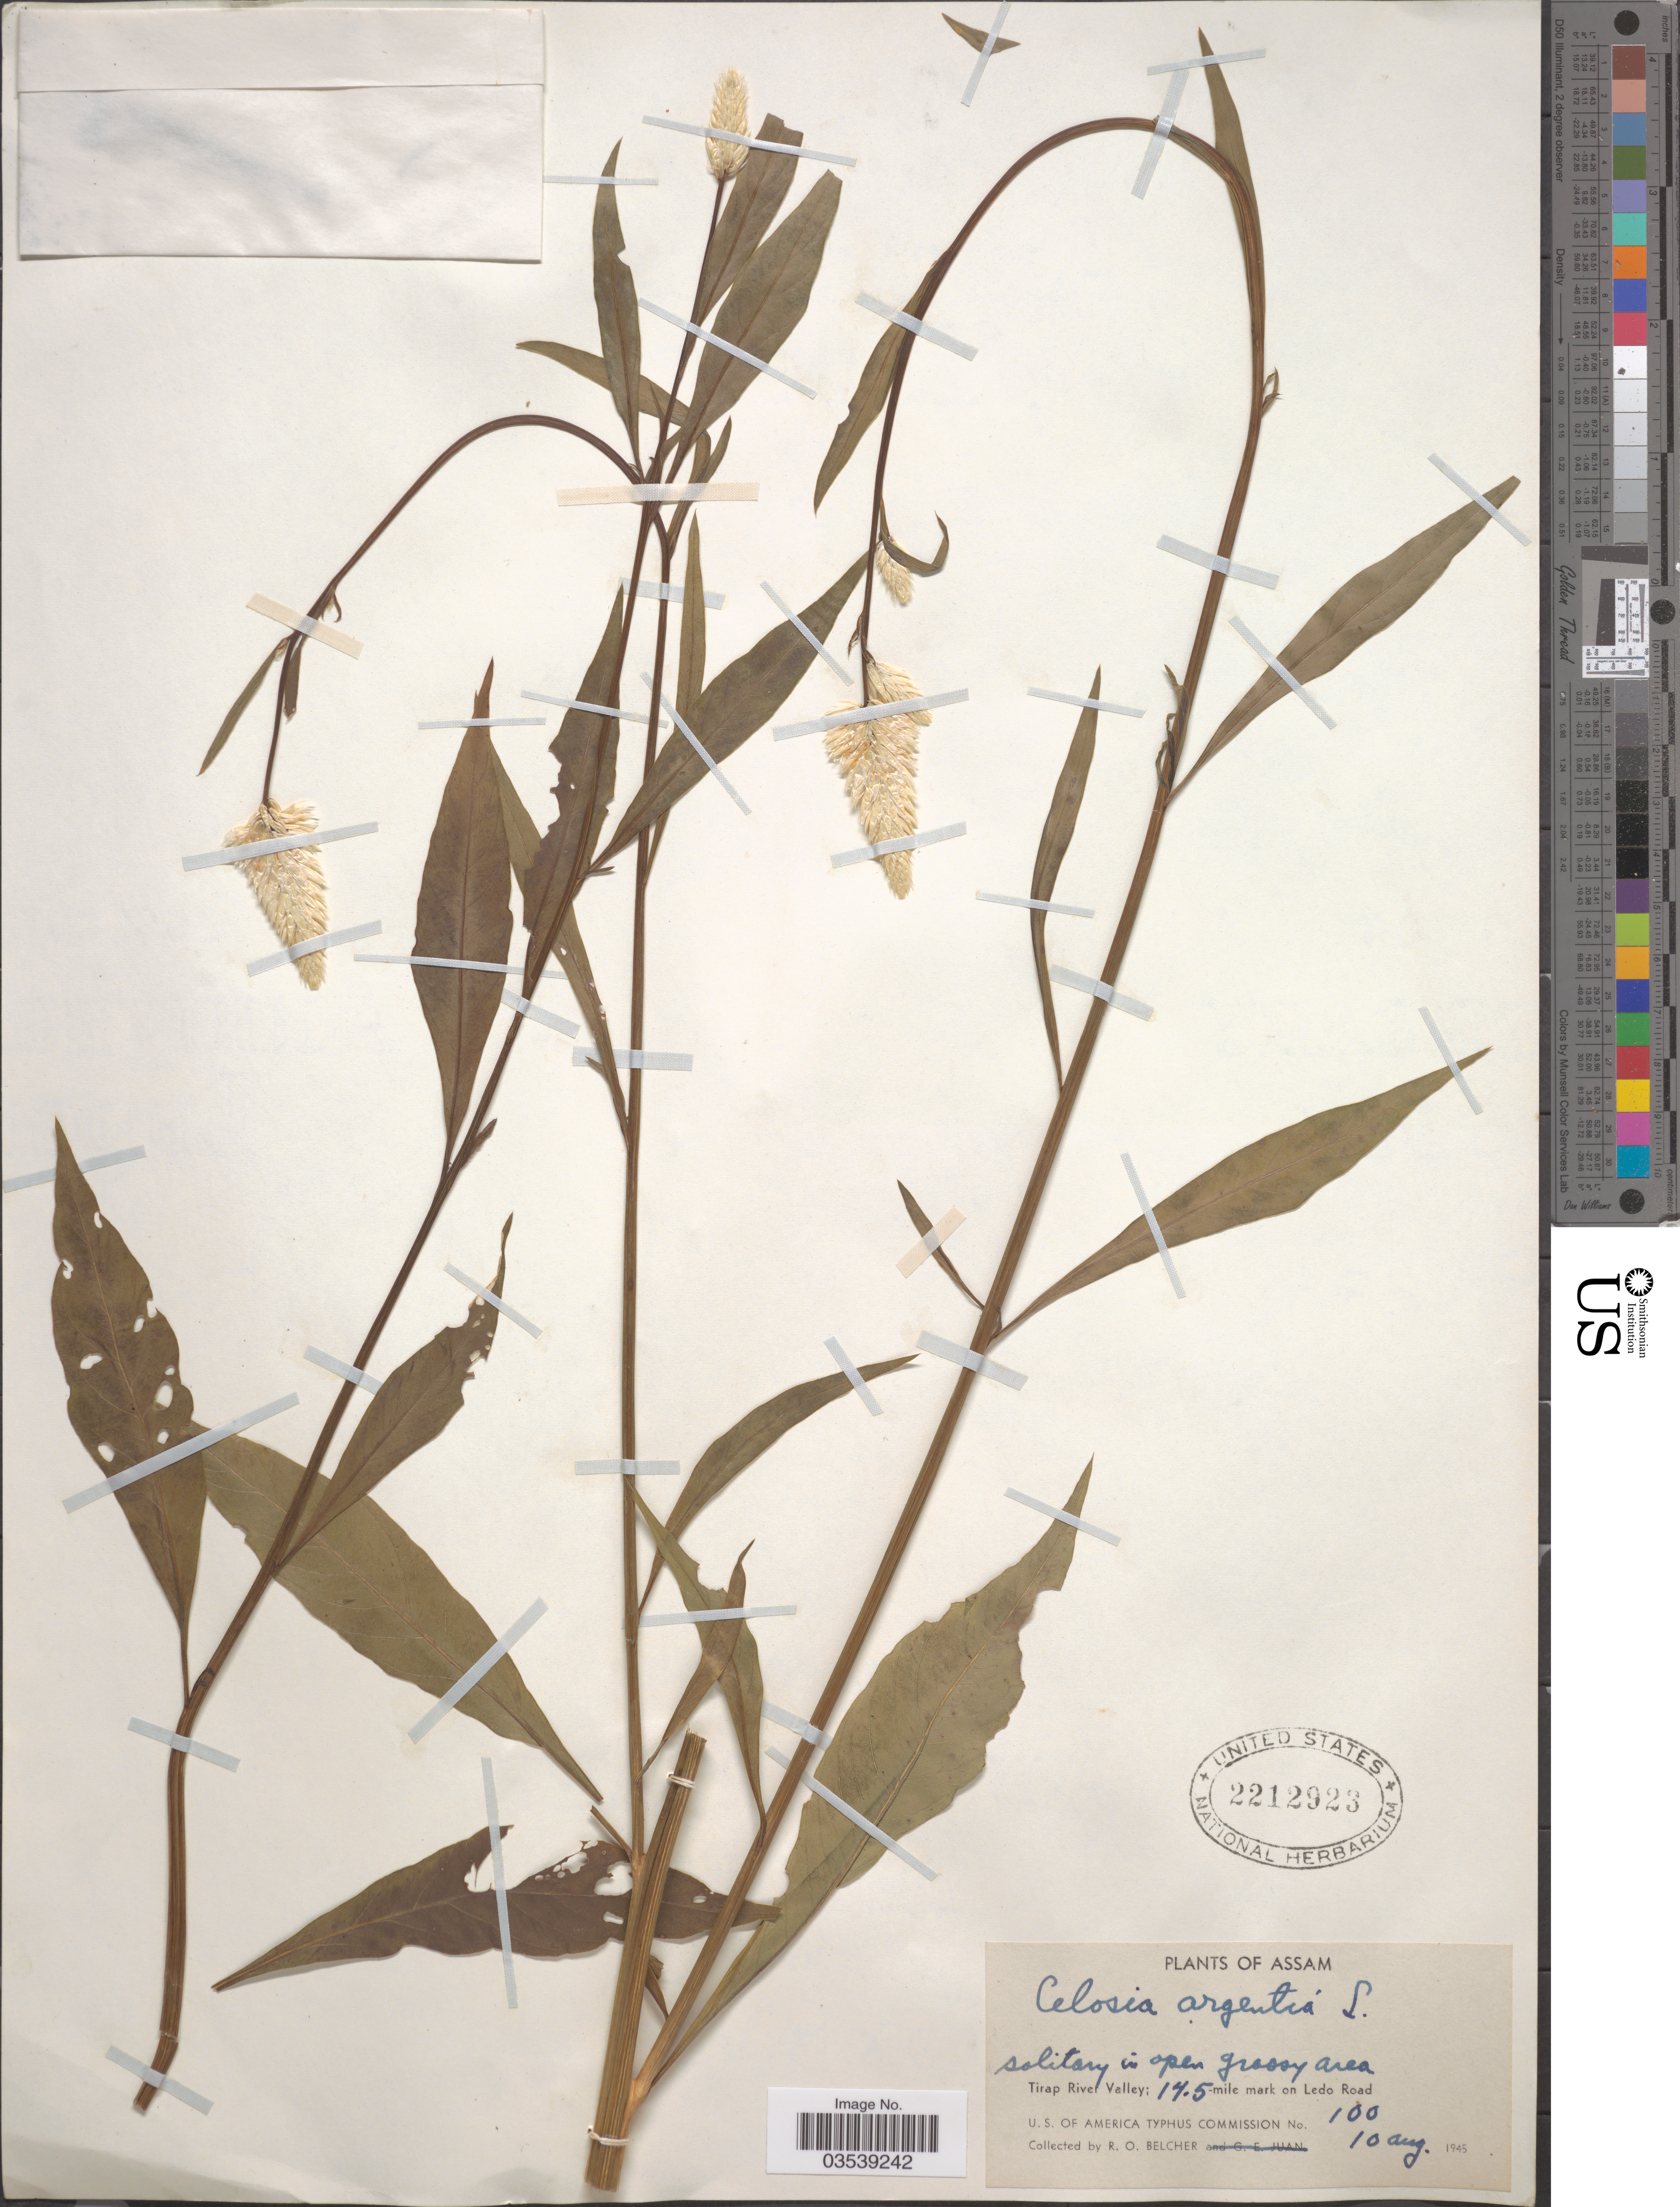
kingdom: Plantae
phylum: Tracheophyta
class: Magnoliopsida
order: Caryophyllales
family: Amaranthaceae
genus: Celosia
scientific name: Celosia argentea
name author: L.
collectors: R. Belcher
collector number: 100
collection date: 1945-08-10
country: India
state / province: Assam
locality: Tirap River Valley; 14.5 mile mark on Ledo Road.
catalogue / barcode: US 2212923